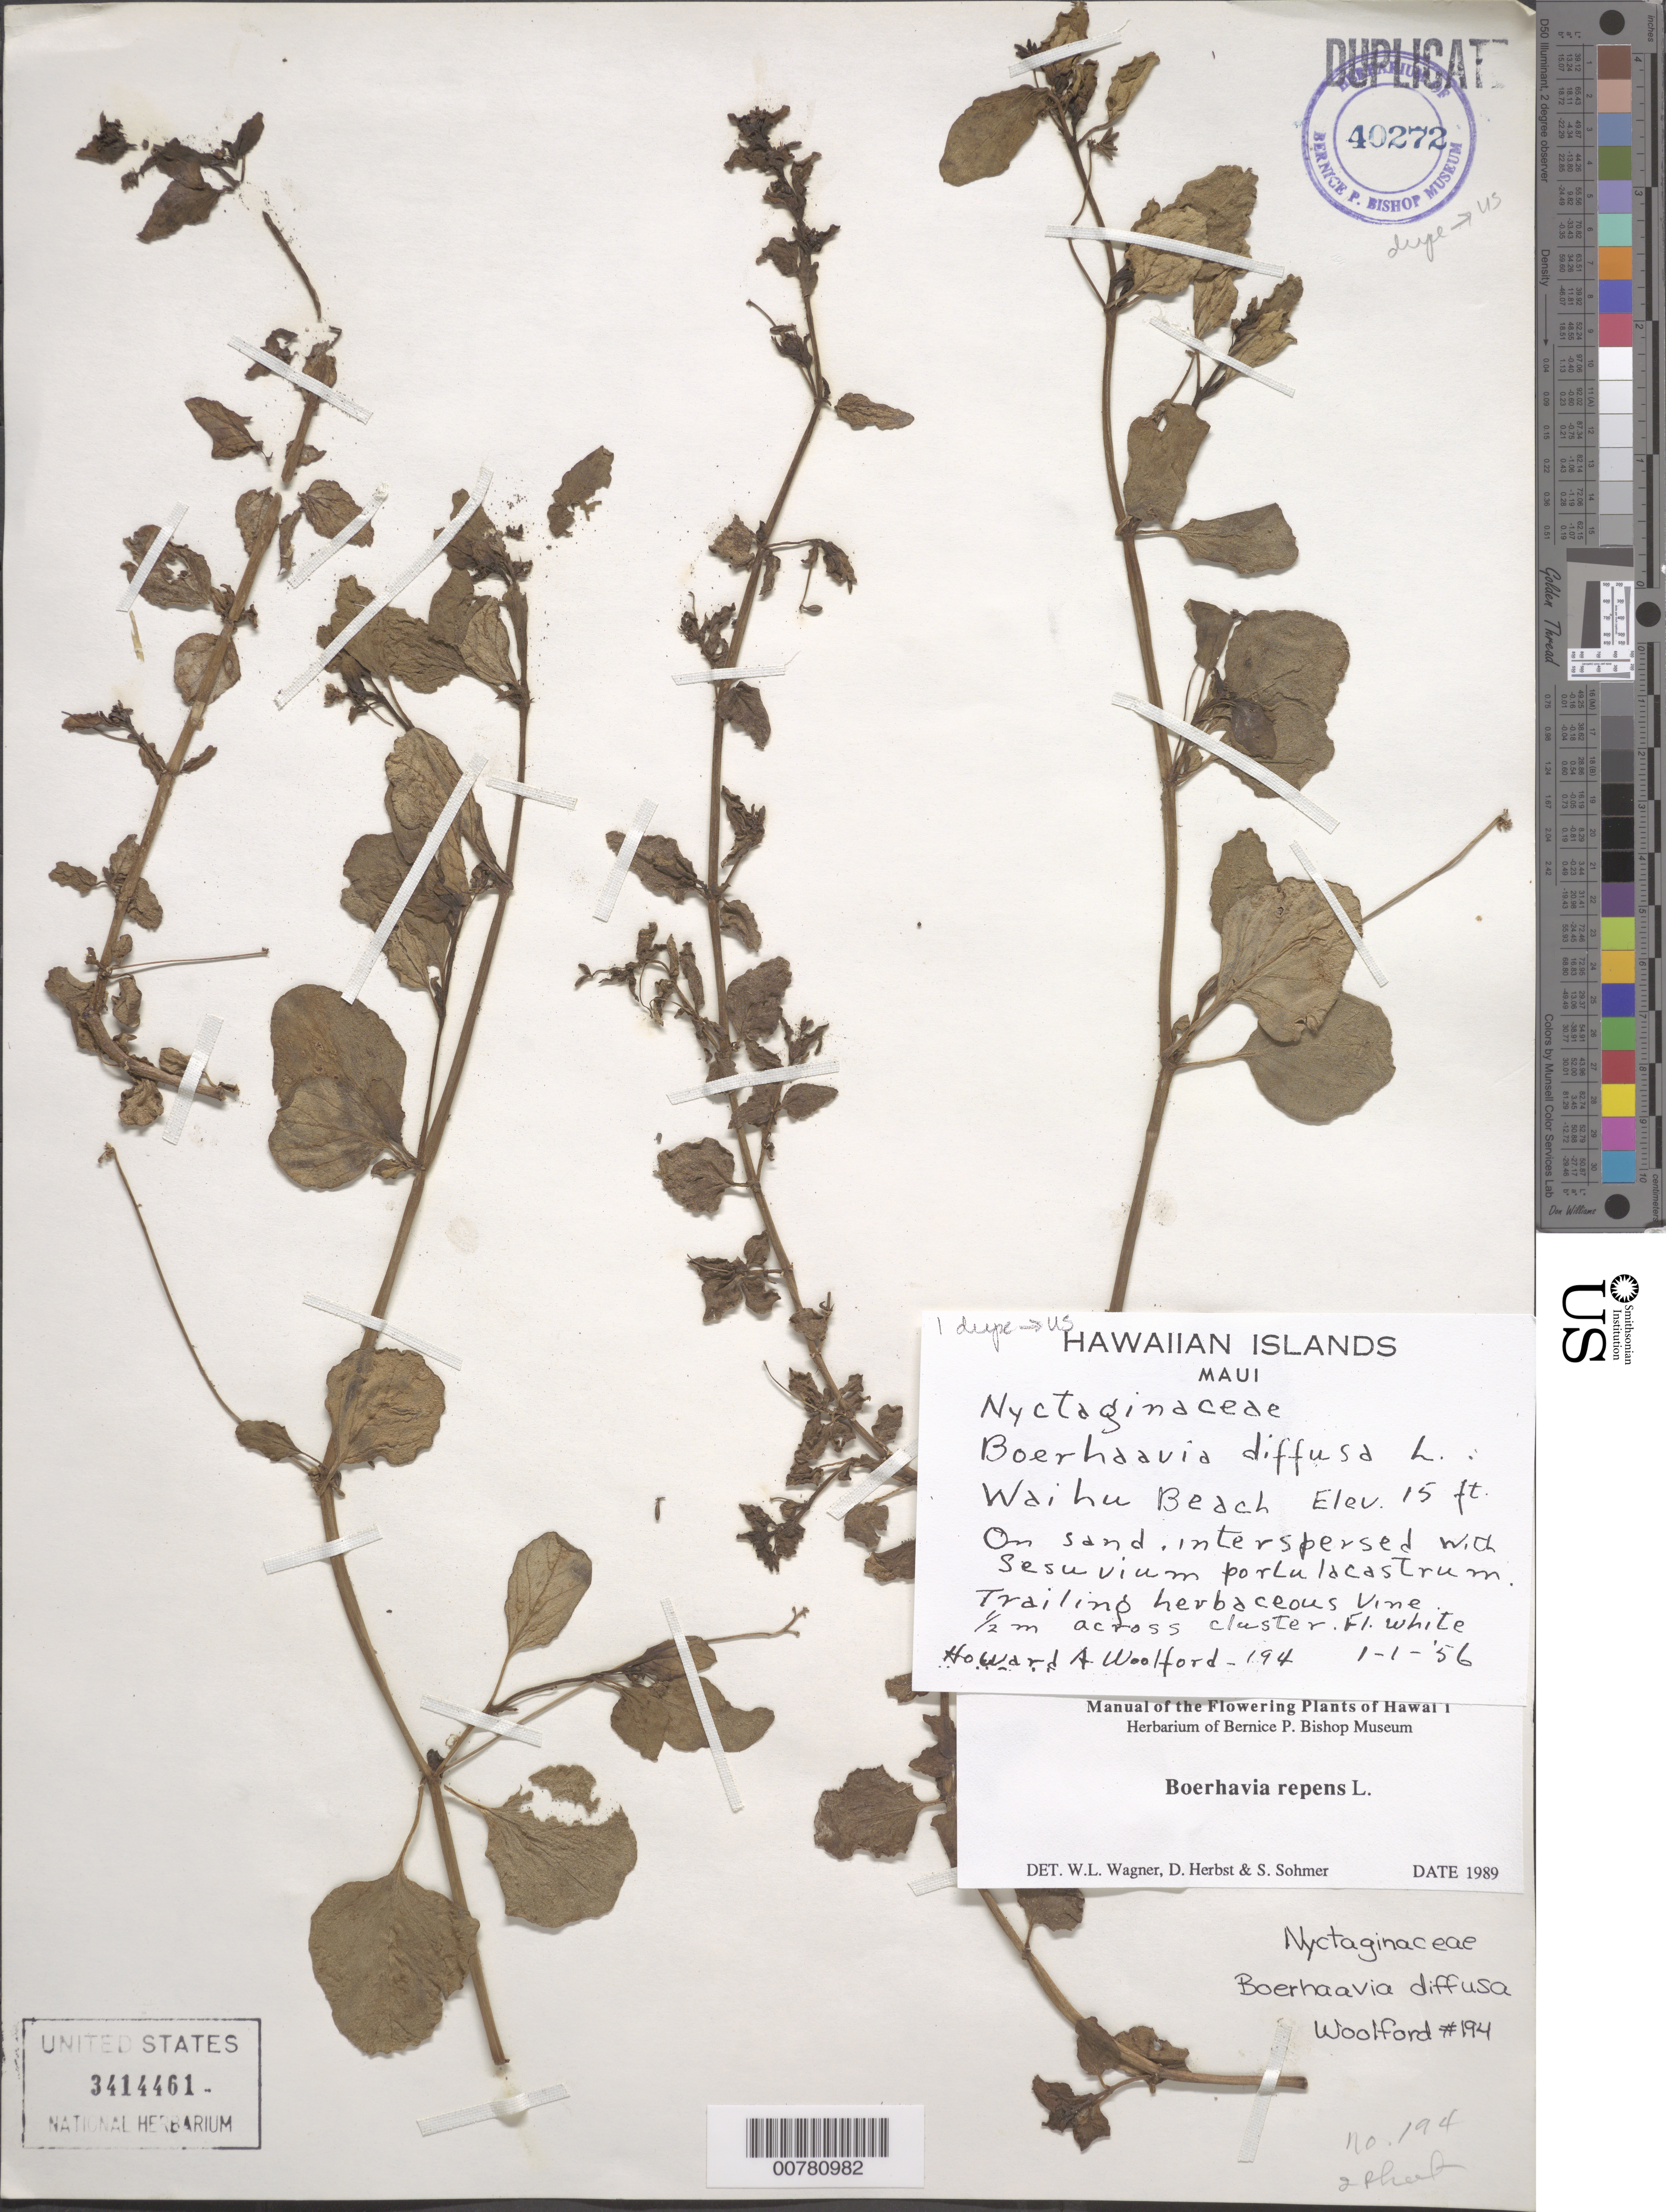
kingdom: Plantae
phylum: Tracheophyta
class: Magnoliopsida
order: Caryophyllales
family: Nyctaginaceae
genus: Boerhavia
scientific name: Boerhavia repens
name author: L.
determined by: Wagner, W. L.; Herbst, D. R.; Sohmer, S. H.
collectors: H. Woolford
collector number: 194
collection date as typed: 1 Jan 1956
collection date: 1956-01-01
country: United States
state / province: Hawaii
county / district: Maui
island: Maui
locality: Waihu Beach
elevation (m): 4.6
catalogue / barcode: US 3414461